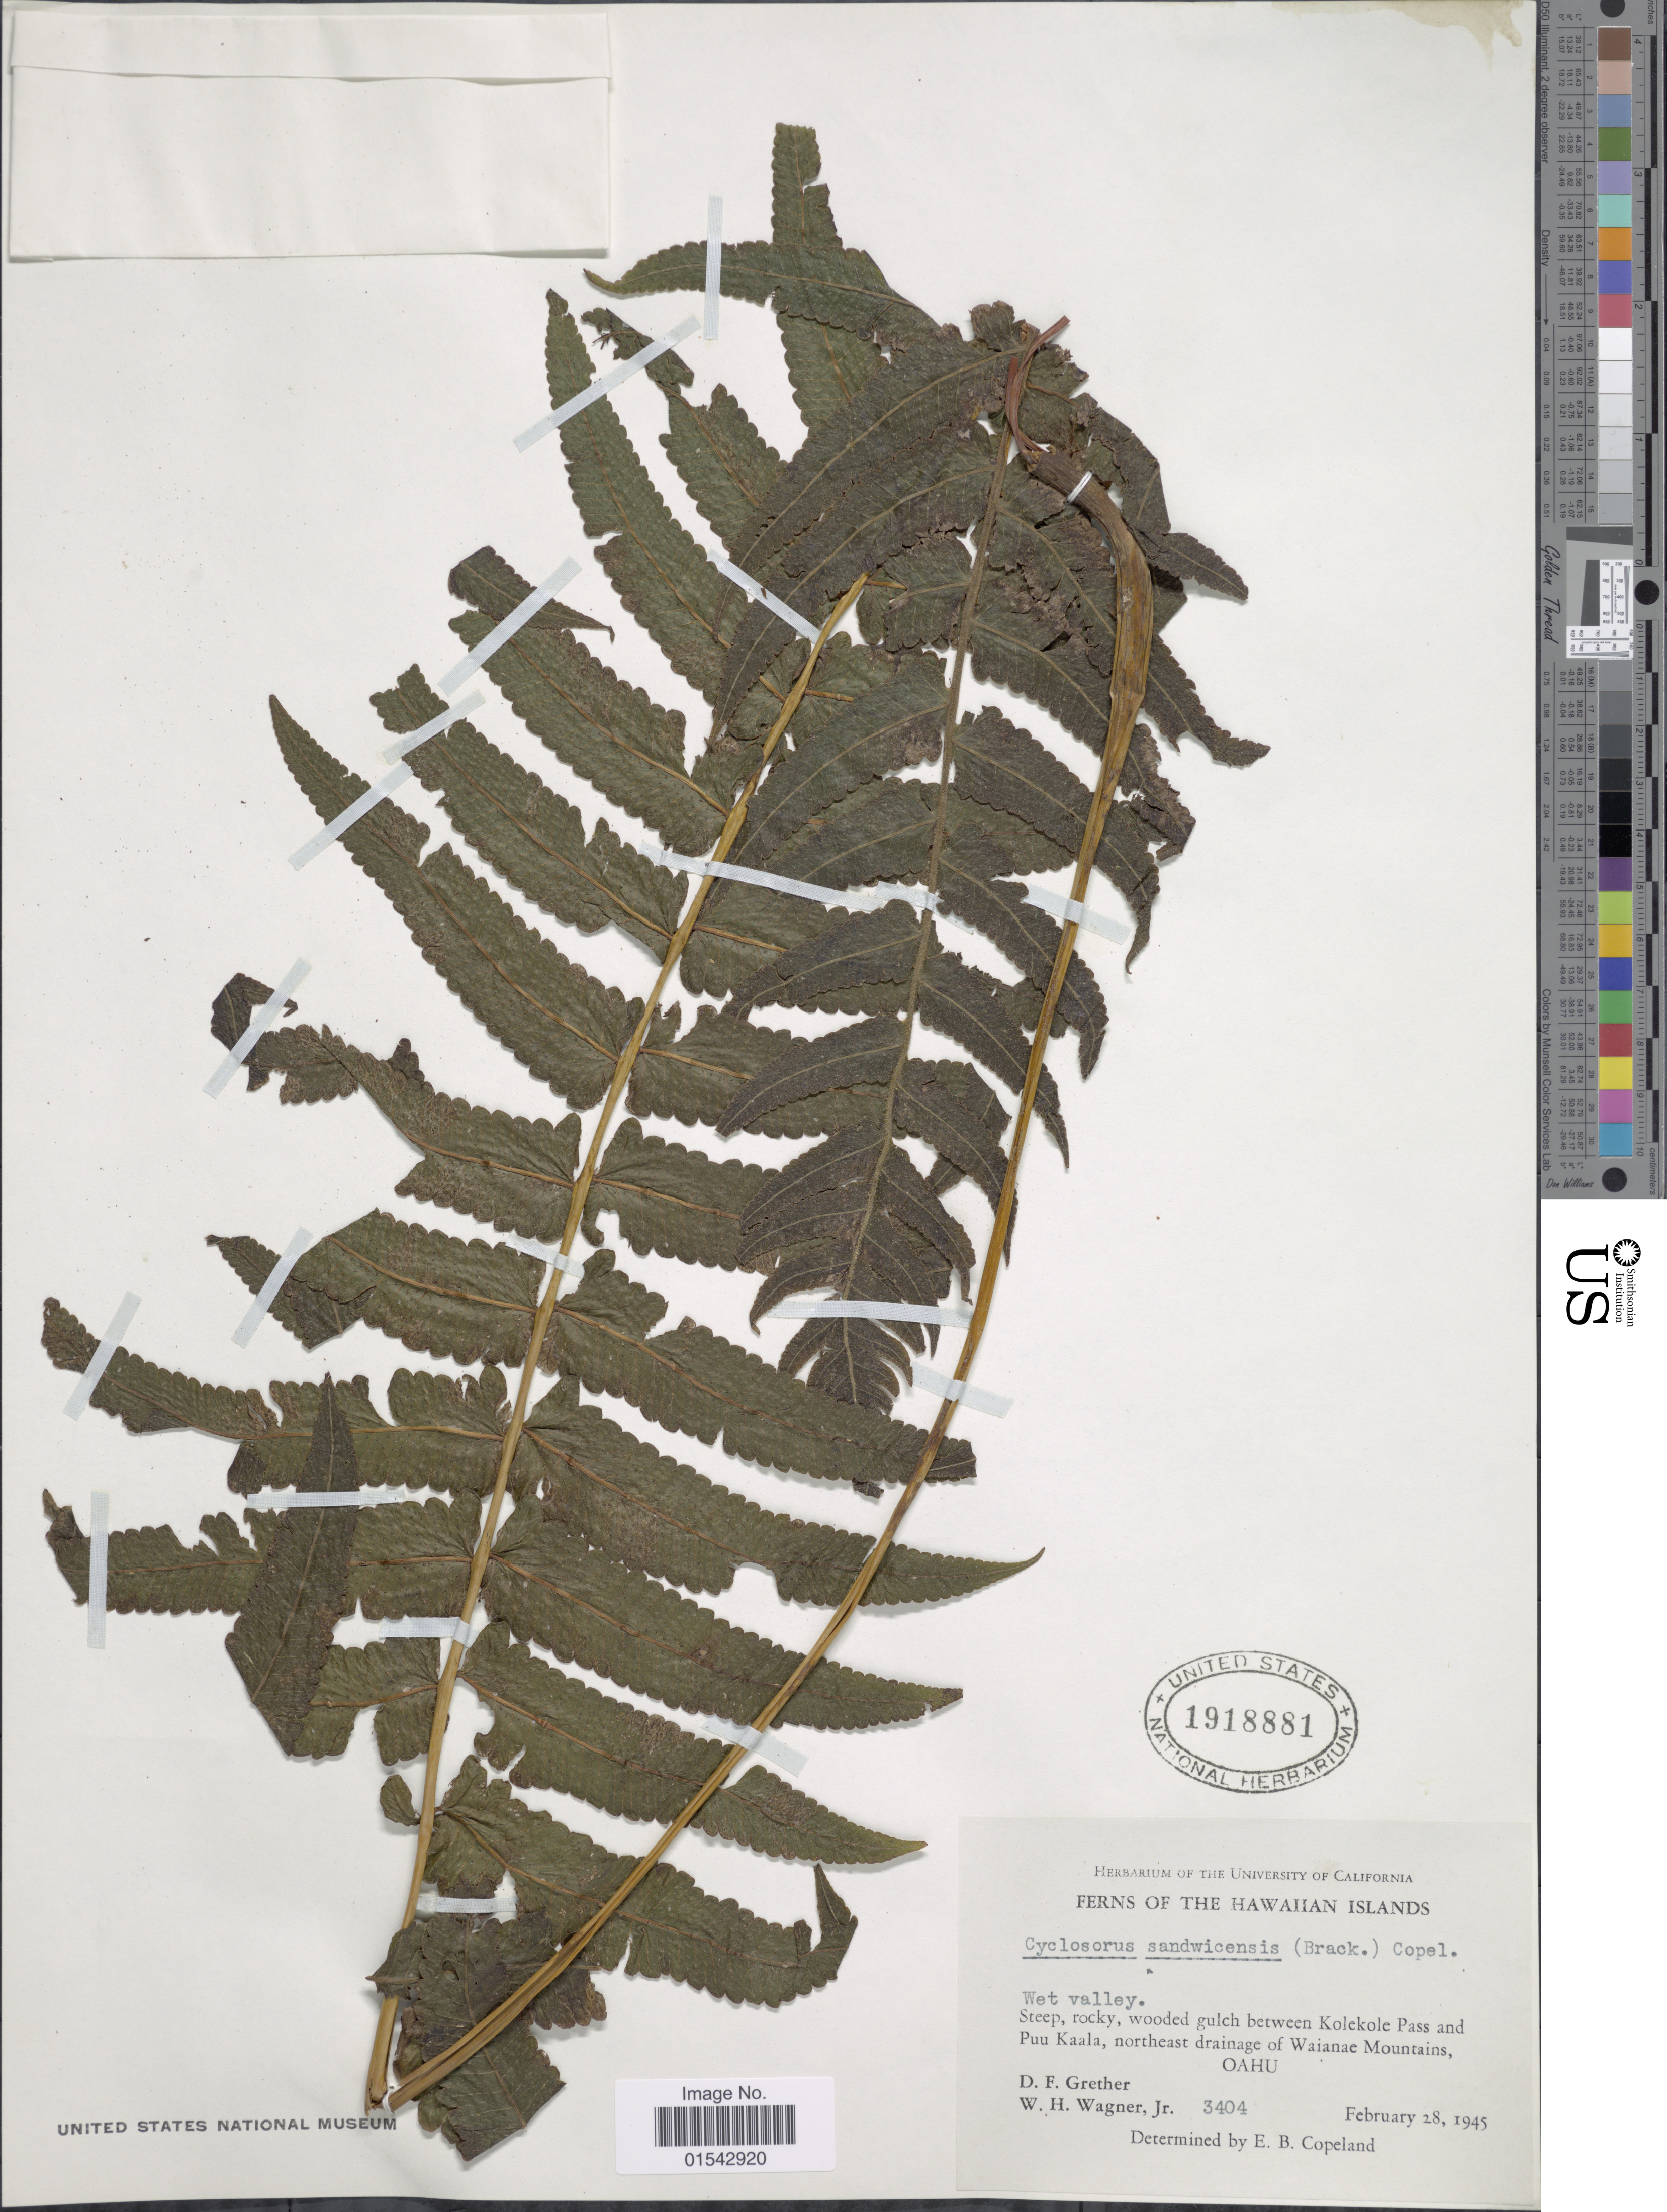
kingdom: Plantae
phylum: Tracheophyta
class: Polypodiopsida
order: Polypodiales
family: Thelypteridaceae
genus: Cyclosorus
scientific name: Cyclosorus sandwicensis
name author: Copel.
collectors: D. F. Grether & W. H. Wagner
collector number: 3404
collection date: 1945-02-28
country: United States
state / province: Hawaii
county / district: Honolulu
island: Oahu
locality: Steep, rocky, wooded gulch between Kolekole Pass and Puu Kaala, northeast drainage of Waianae Mountains, Oahu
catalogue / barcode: US 1918881